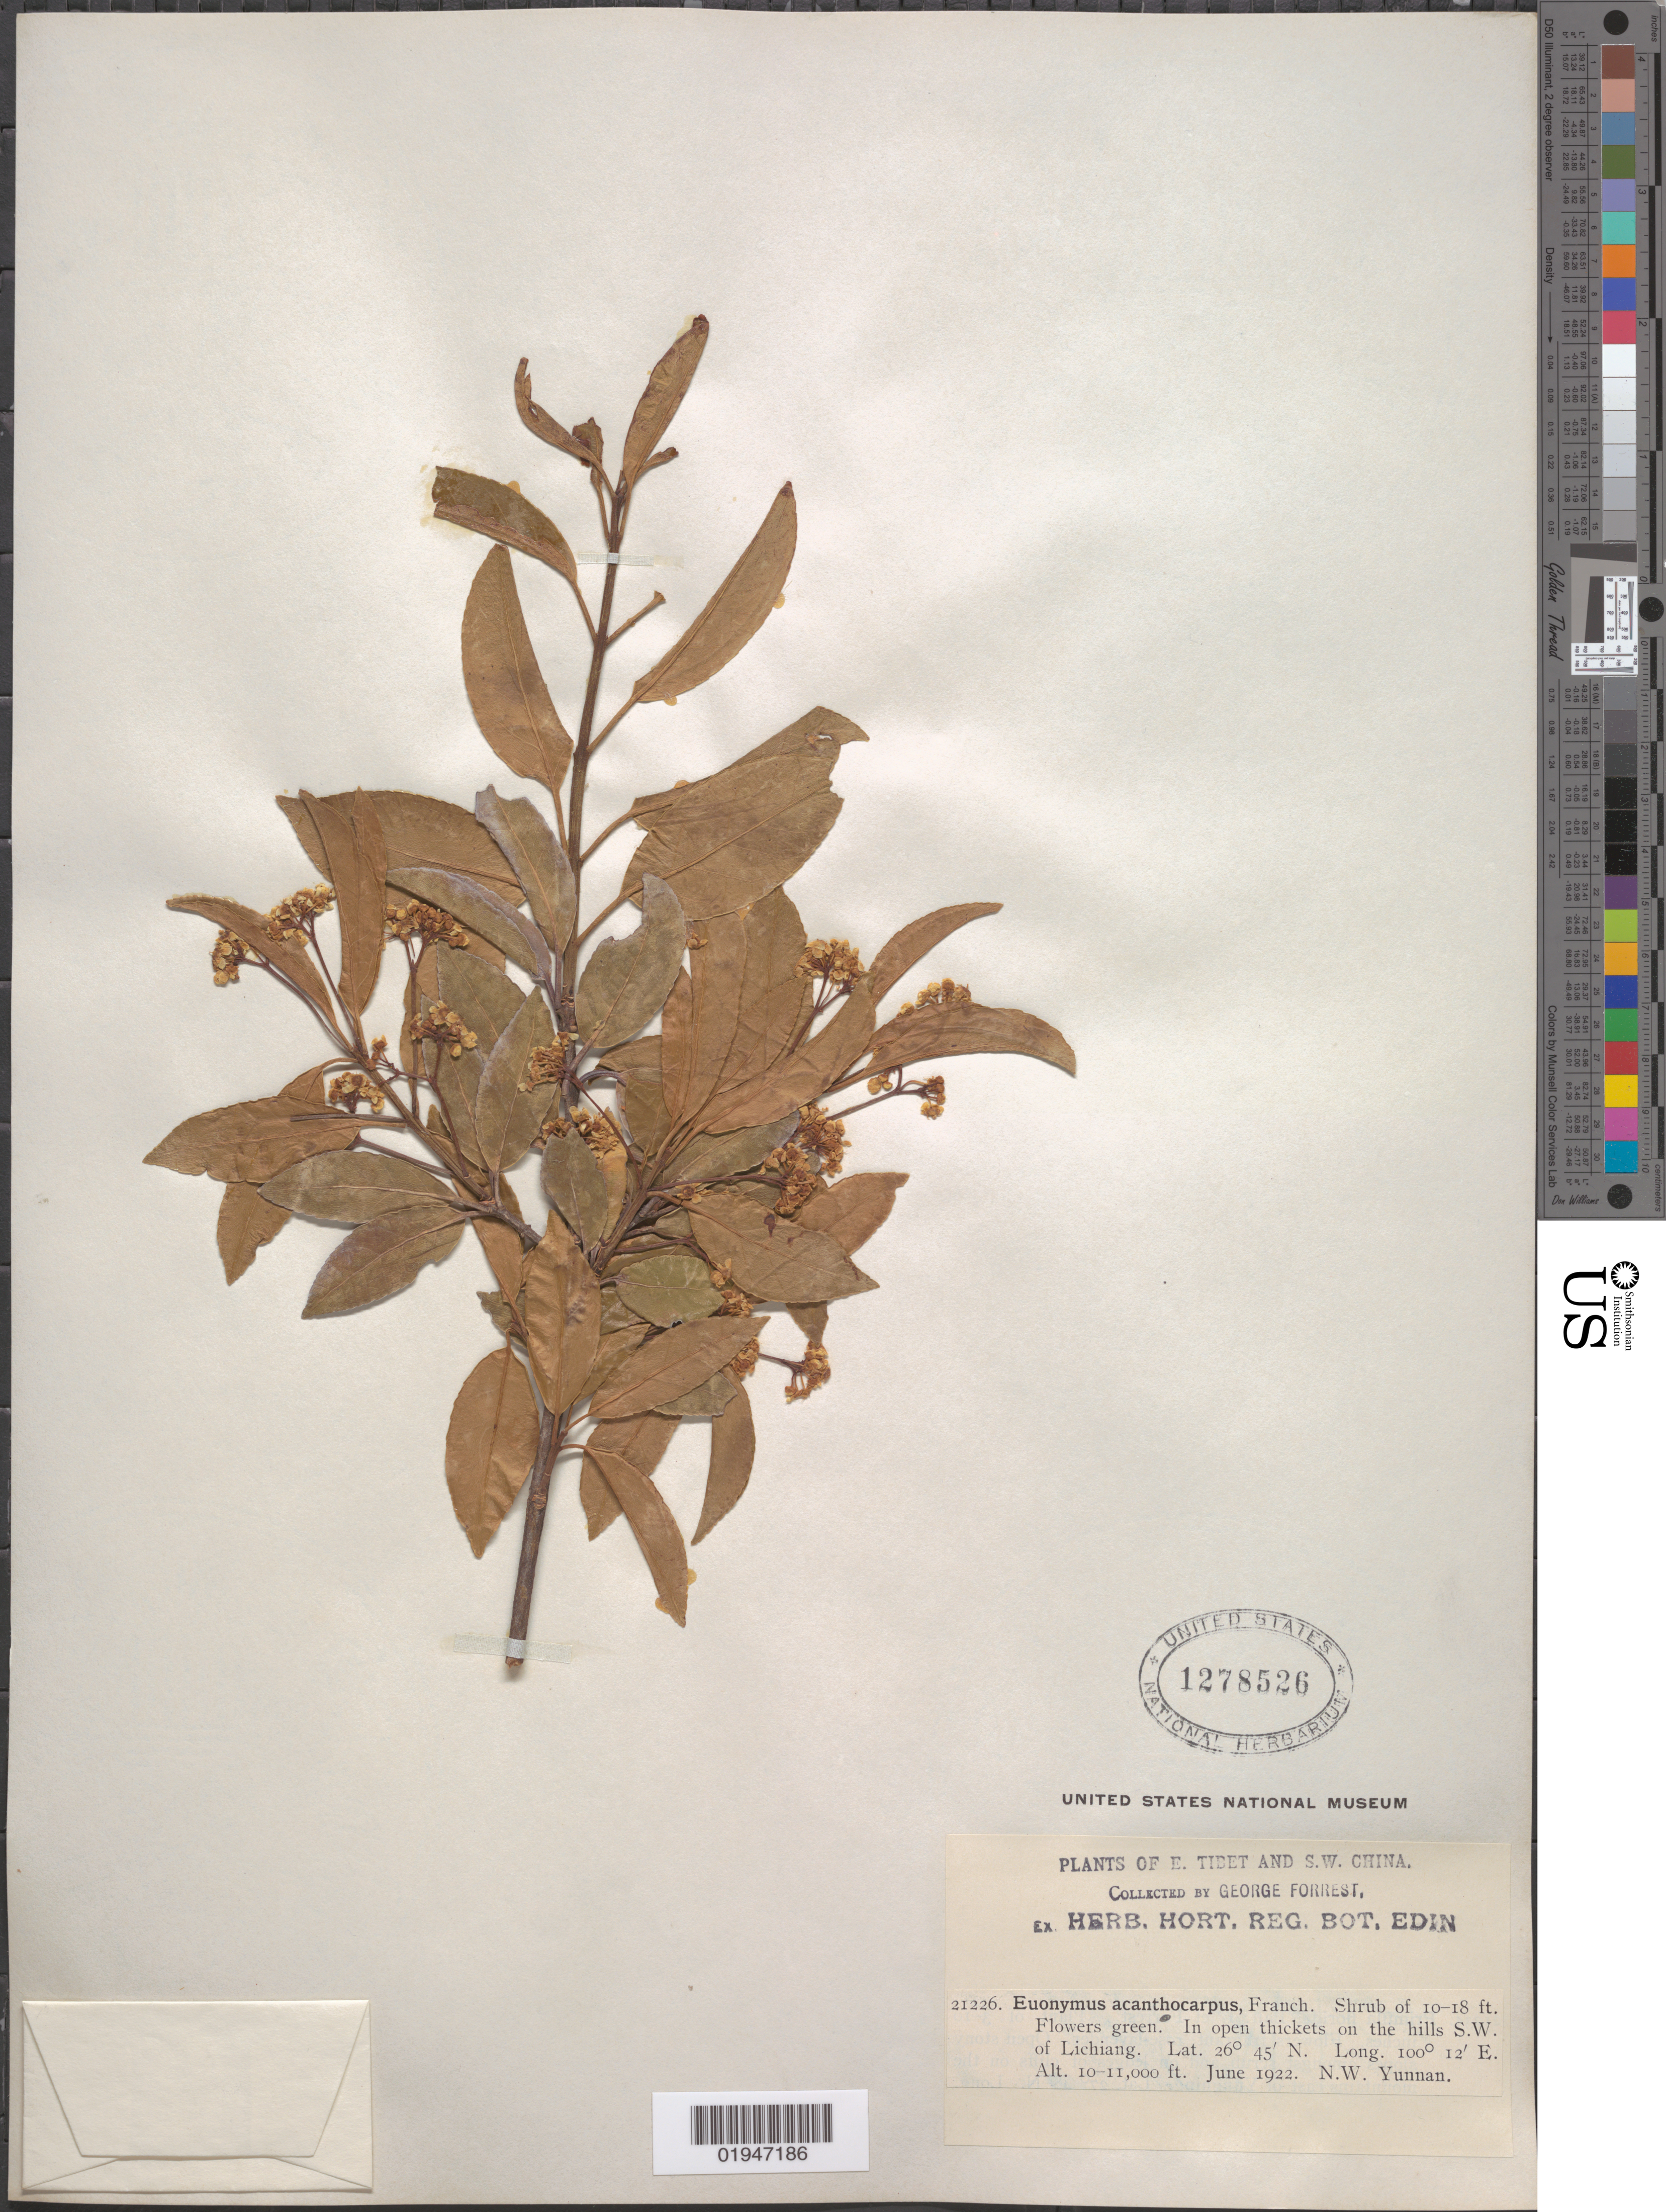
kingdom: Plantae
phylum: Tracheophyta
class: Magnoliopsida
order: Celastrales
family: Celastraceae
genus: Euonymus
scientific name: Euonymus acanthocarpus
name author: Franch.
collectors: G. Forrest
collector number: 21226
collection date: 1922-06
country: China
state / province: Yunnan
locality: Lichiang, on the hills SW of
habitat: In open thickets on hills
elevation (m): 3048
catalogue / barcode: US 1278526